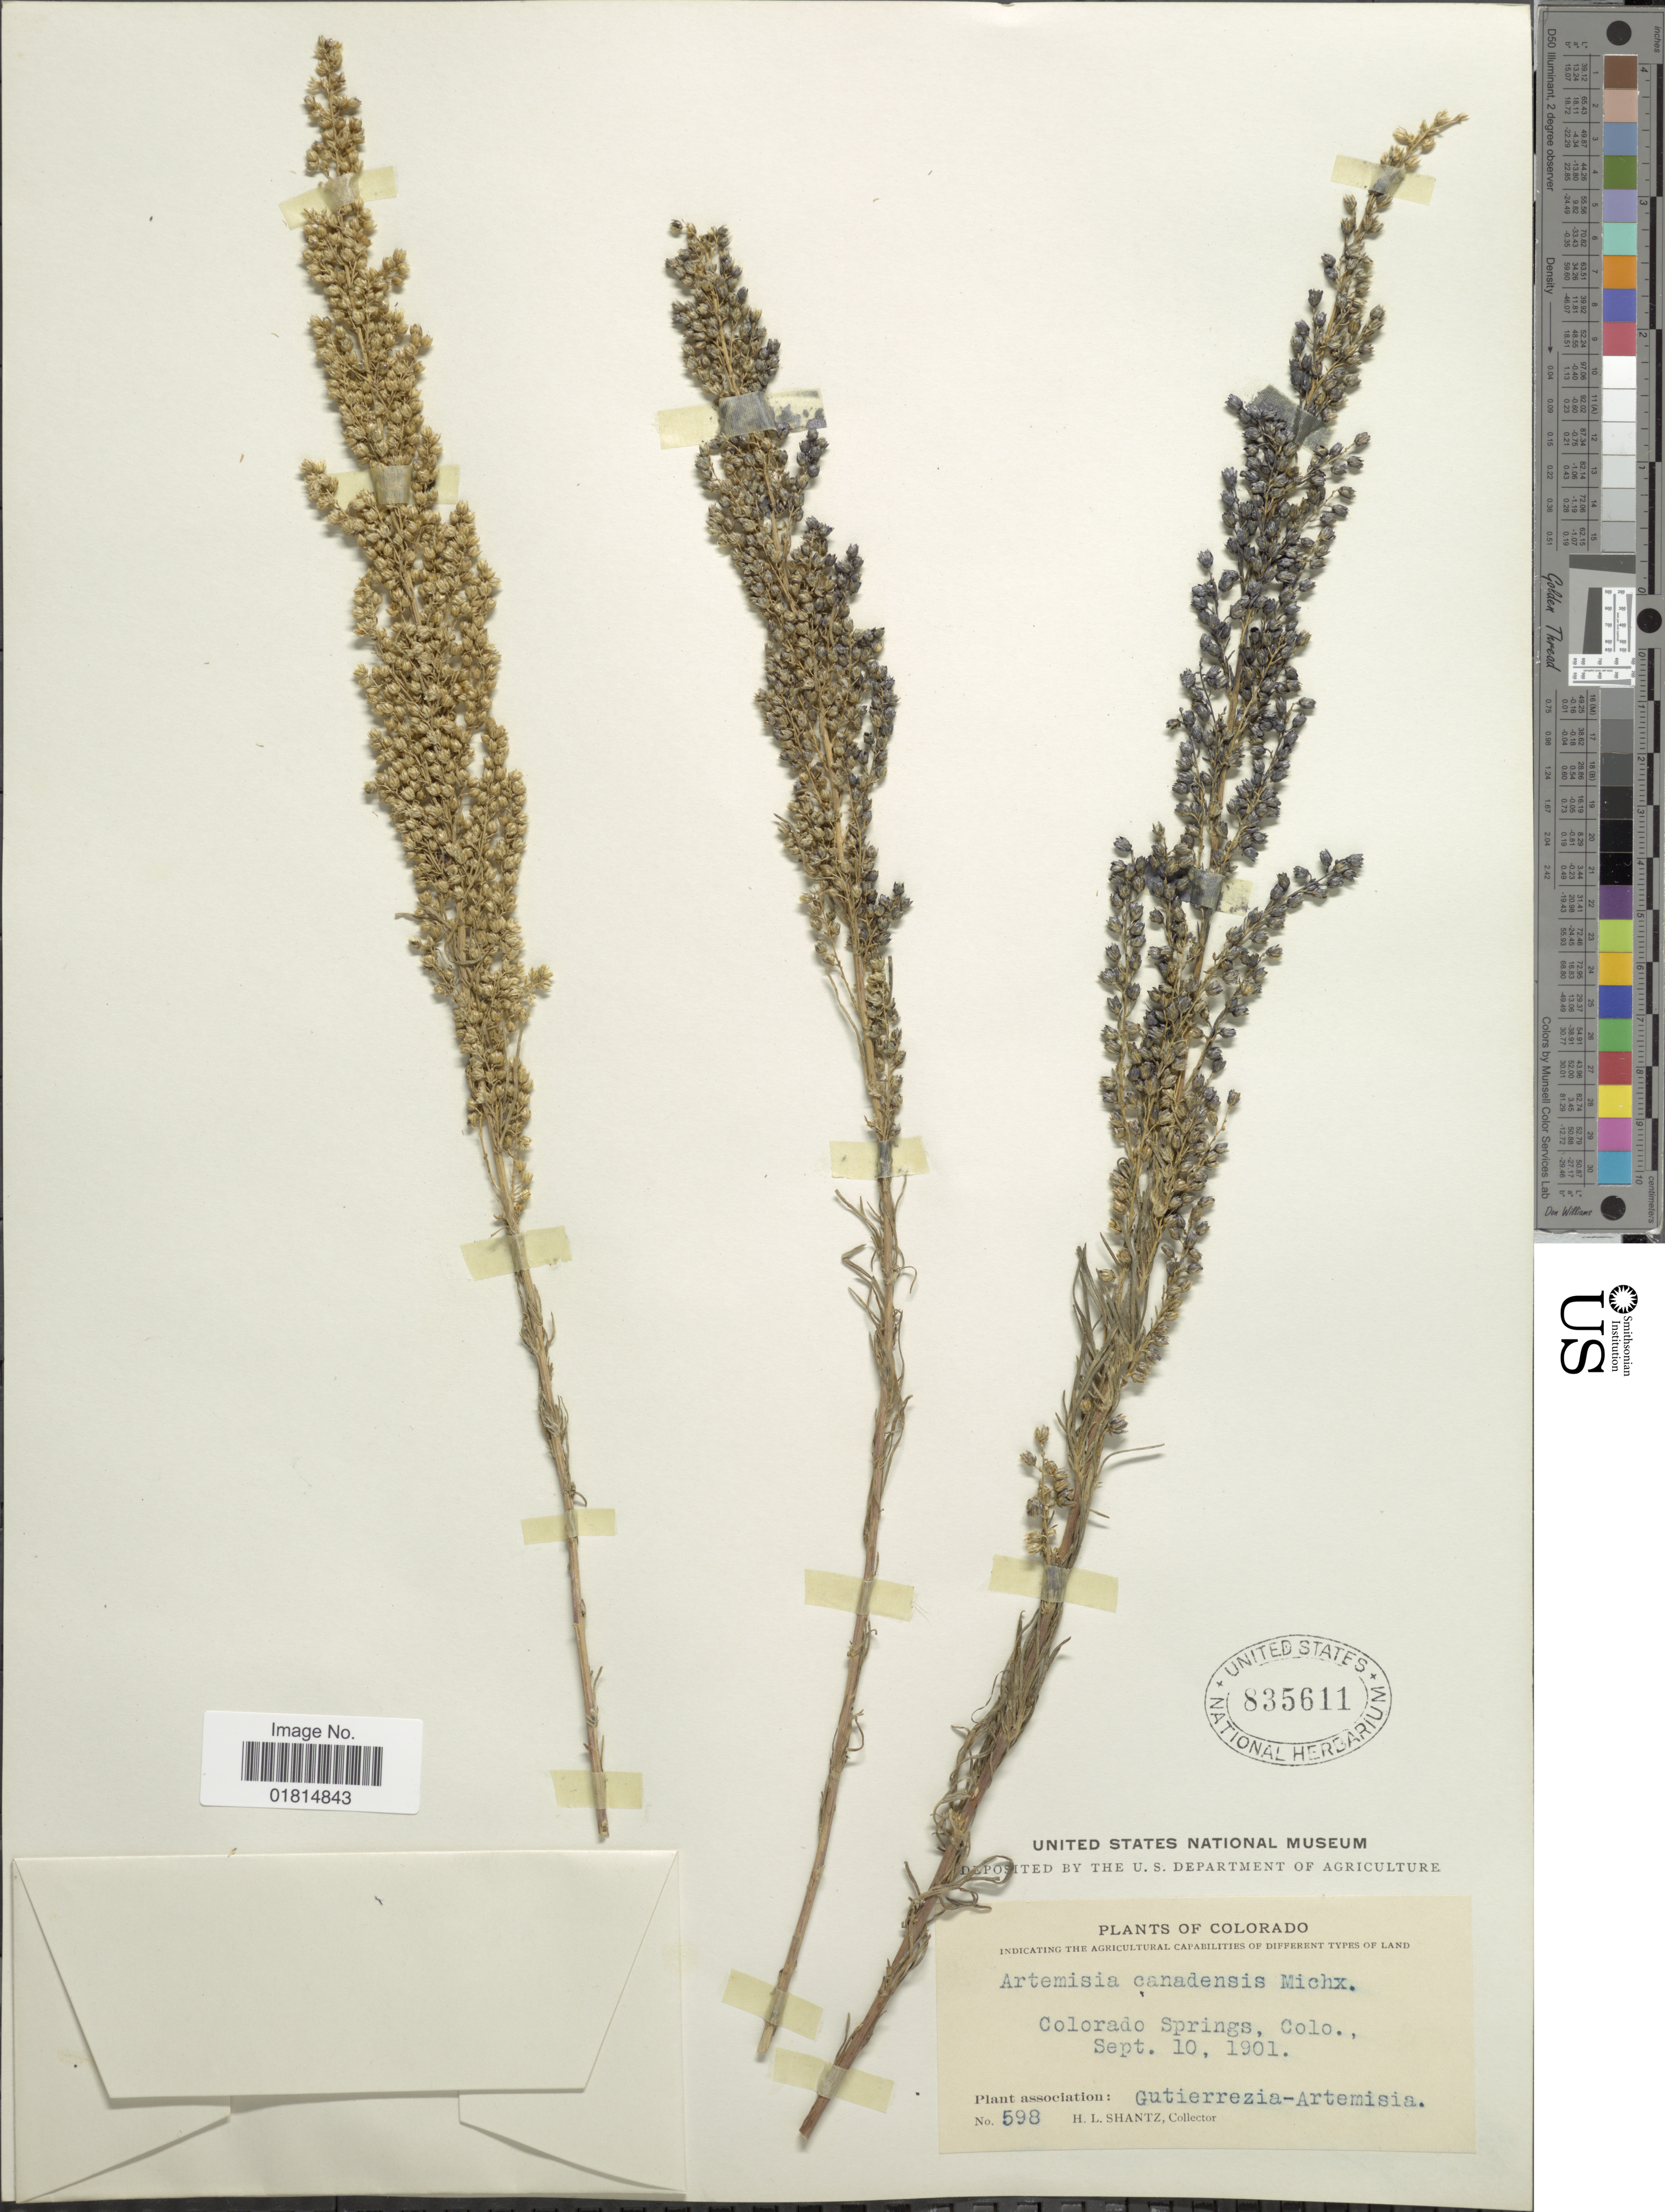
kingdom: Plantae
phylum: Tracheophyta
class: Magnoliopsida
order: Asterales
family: Asteraceae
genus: Artemisia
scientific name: Artemisia canadensis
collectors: H. Shantz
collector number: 598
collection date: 1901-09-10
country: United States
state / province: Colorado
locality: Colorado Springs, Colo.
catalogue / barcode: US 835611